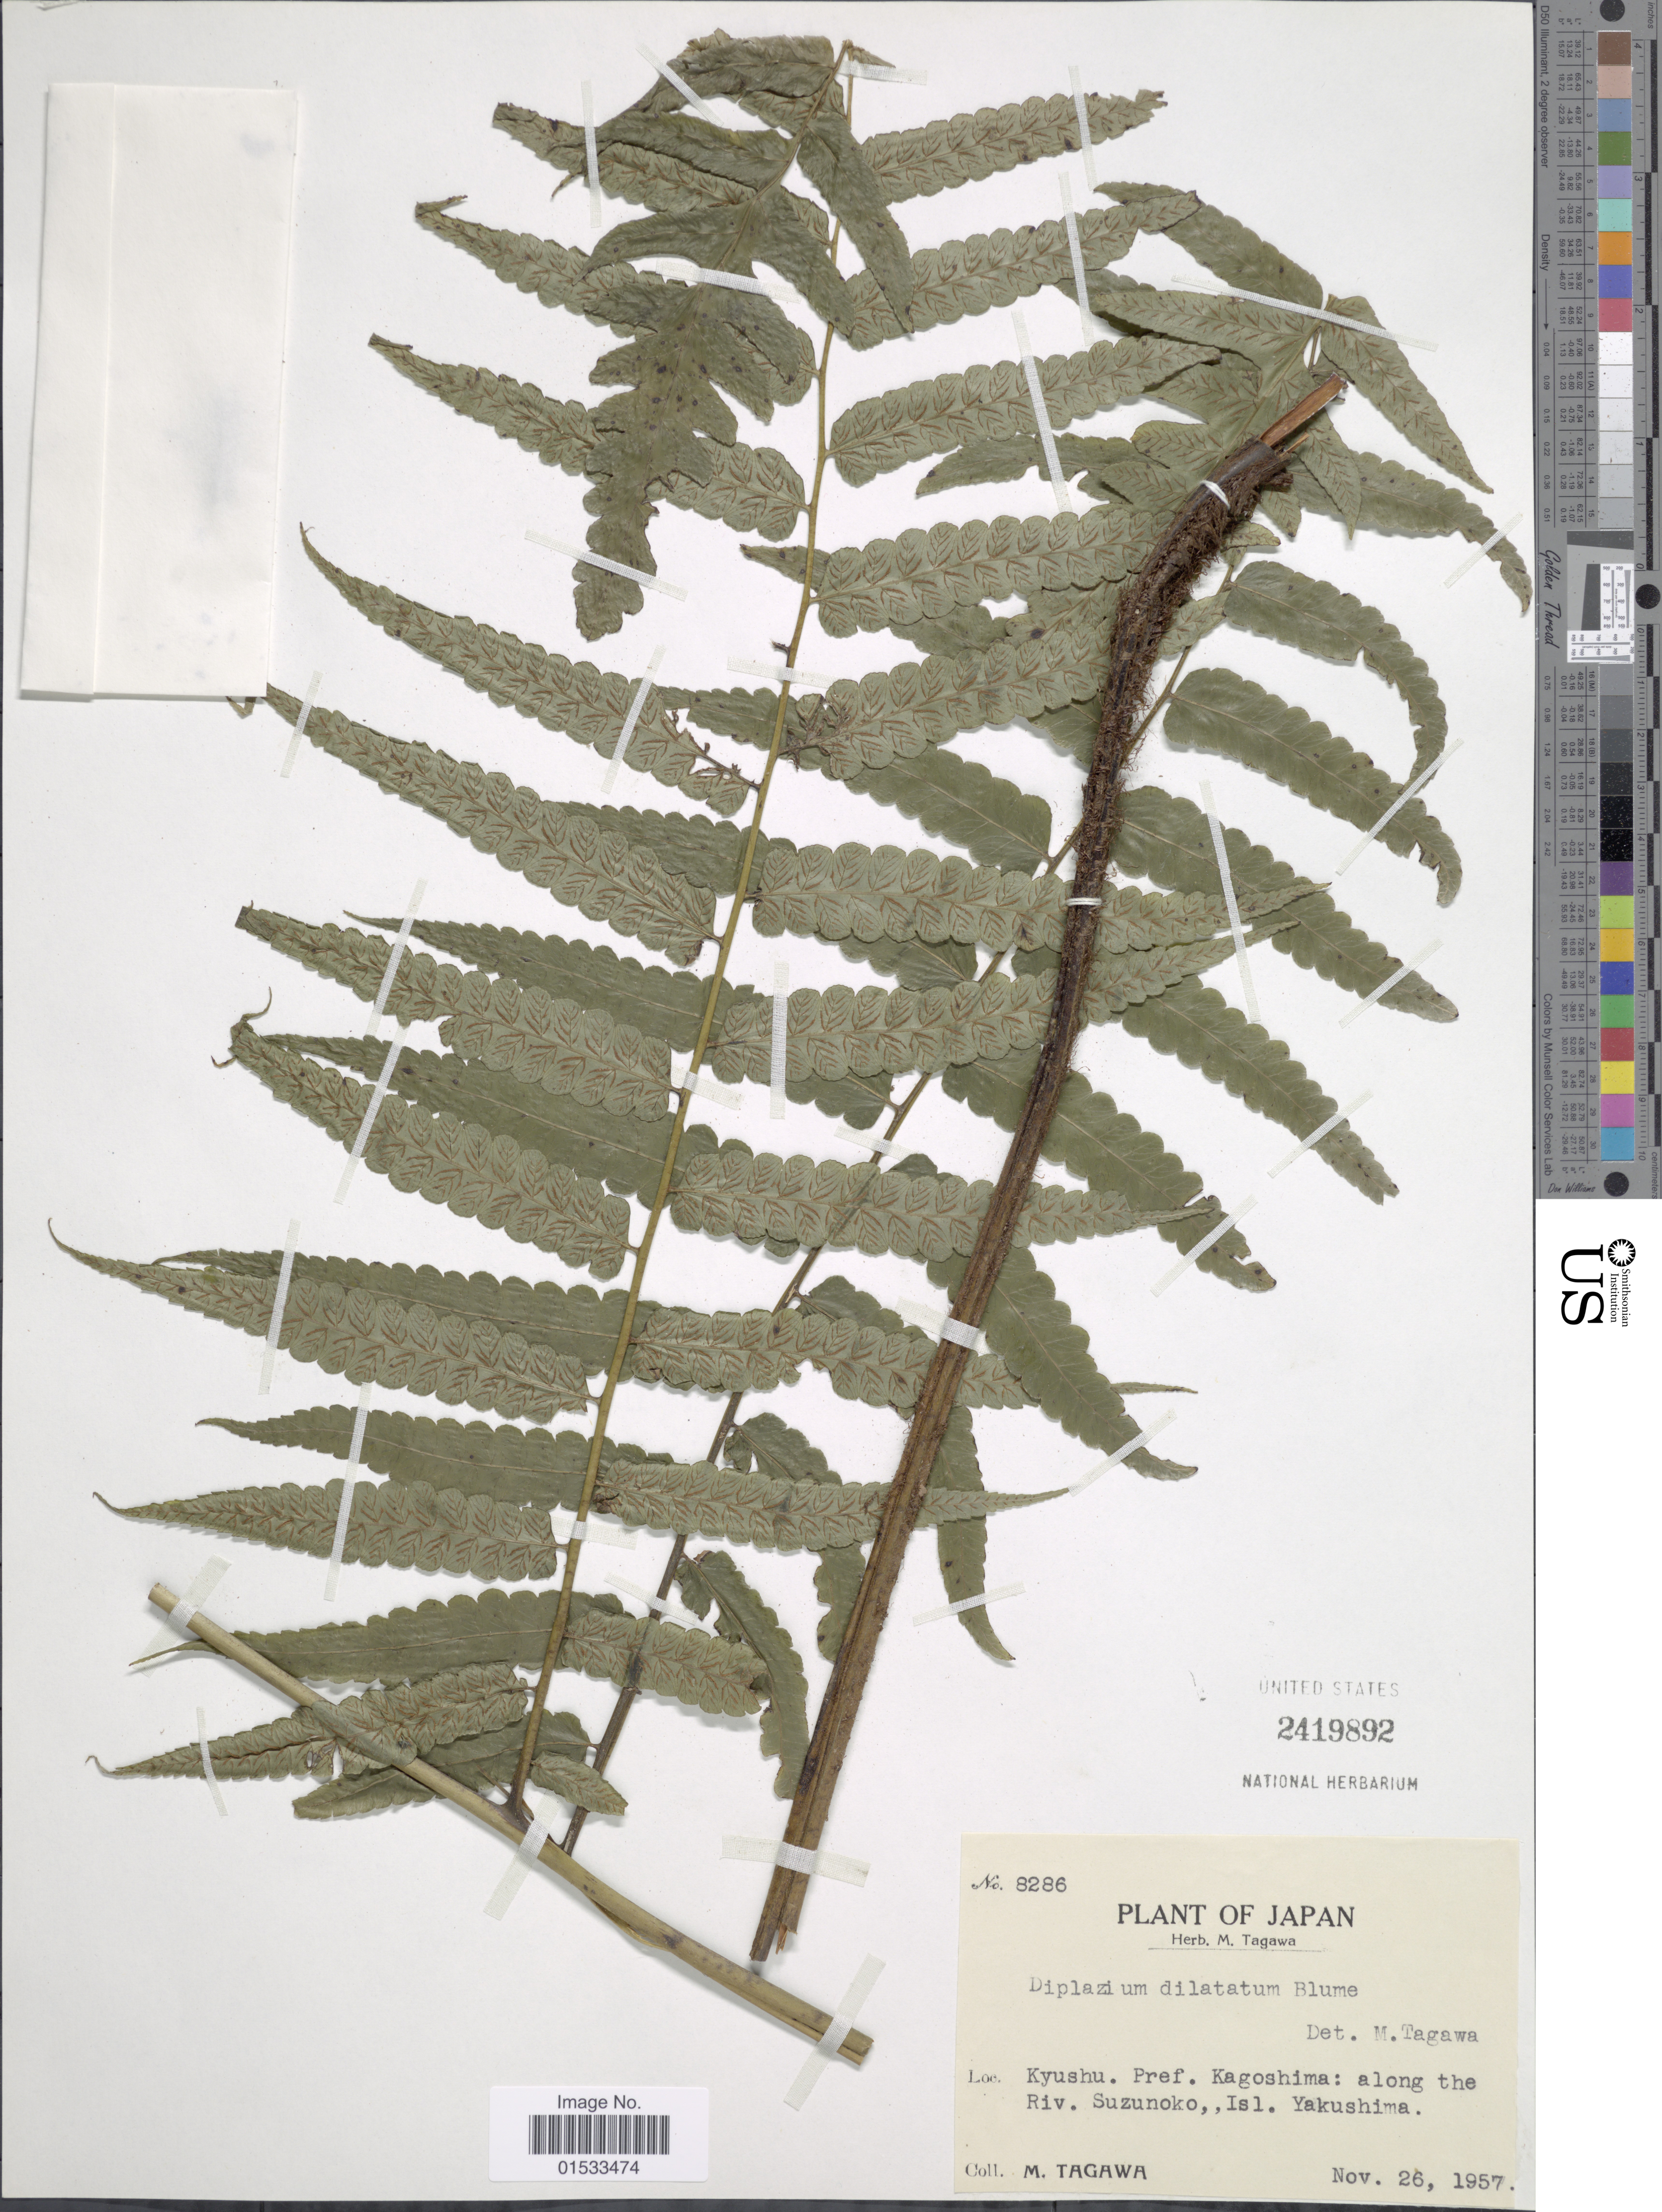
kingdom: Plantae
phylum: Tracheophyta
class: Polypodiopsida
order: Polypodiales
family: Athyriaceae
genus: Diplazium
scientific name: Diplazium dilatatum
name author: Blume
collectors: M. Tagawa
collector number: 8286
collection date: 1957-11-26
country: Japan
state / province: Kagosima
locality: Kyushu, along the Riv. Suzonoko, Isl. Yakyushima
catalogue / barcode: US 2419892